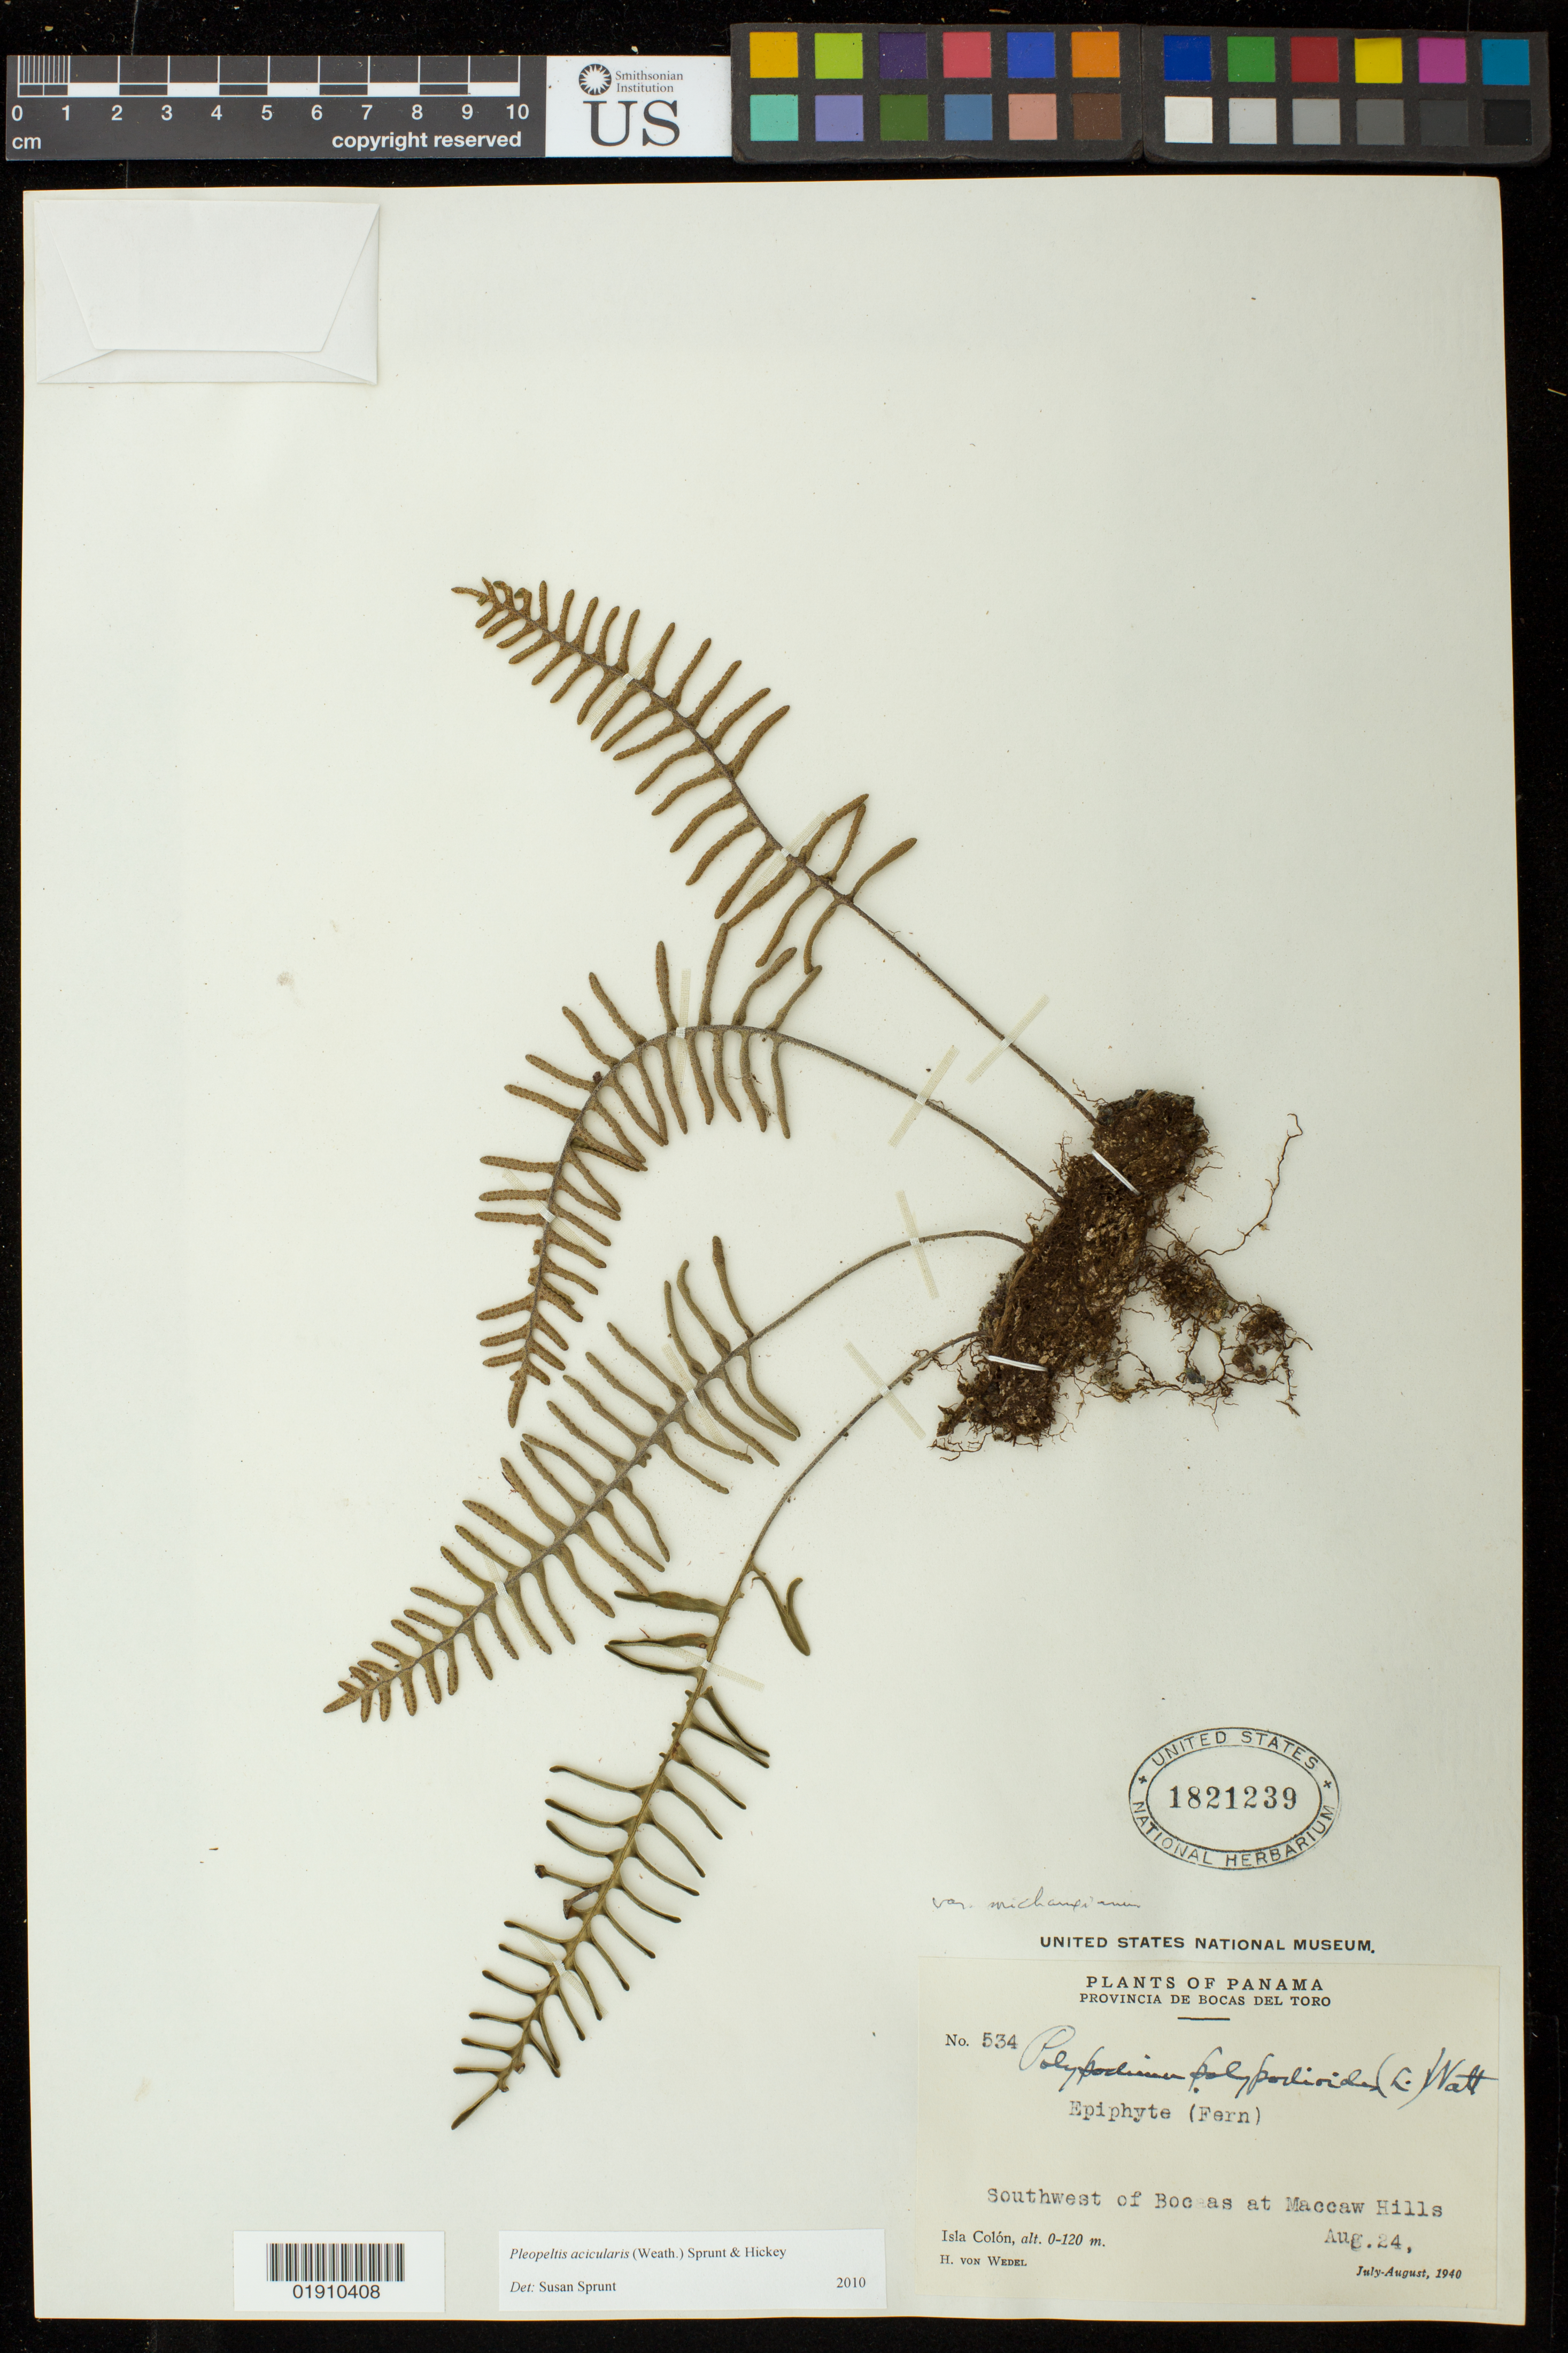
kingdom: Plantae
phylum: Tracheophyta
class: Polypodiopsida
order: Polypodiales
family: Polypodiaceae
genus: Pleopeltis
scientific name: Pleopeltis acicularis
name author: (Weath.) A.R. Sm. & Krömer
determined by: Sprunt, S. V.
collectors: H. von Wedel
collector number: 534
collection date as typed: August 24, 1940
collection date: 1940-08-24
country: Panama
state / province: Bocas del Toro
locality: Provincia Bocas Del Toro, southwest of Bocas at Maccaw Hills, Isla Colón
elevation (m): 0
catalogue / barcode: US 1821239